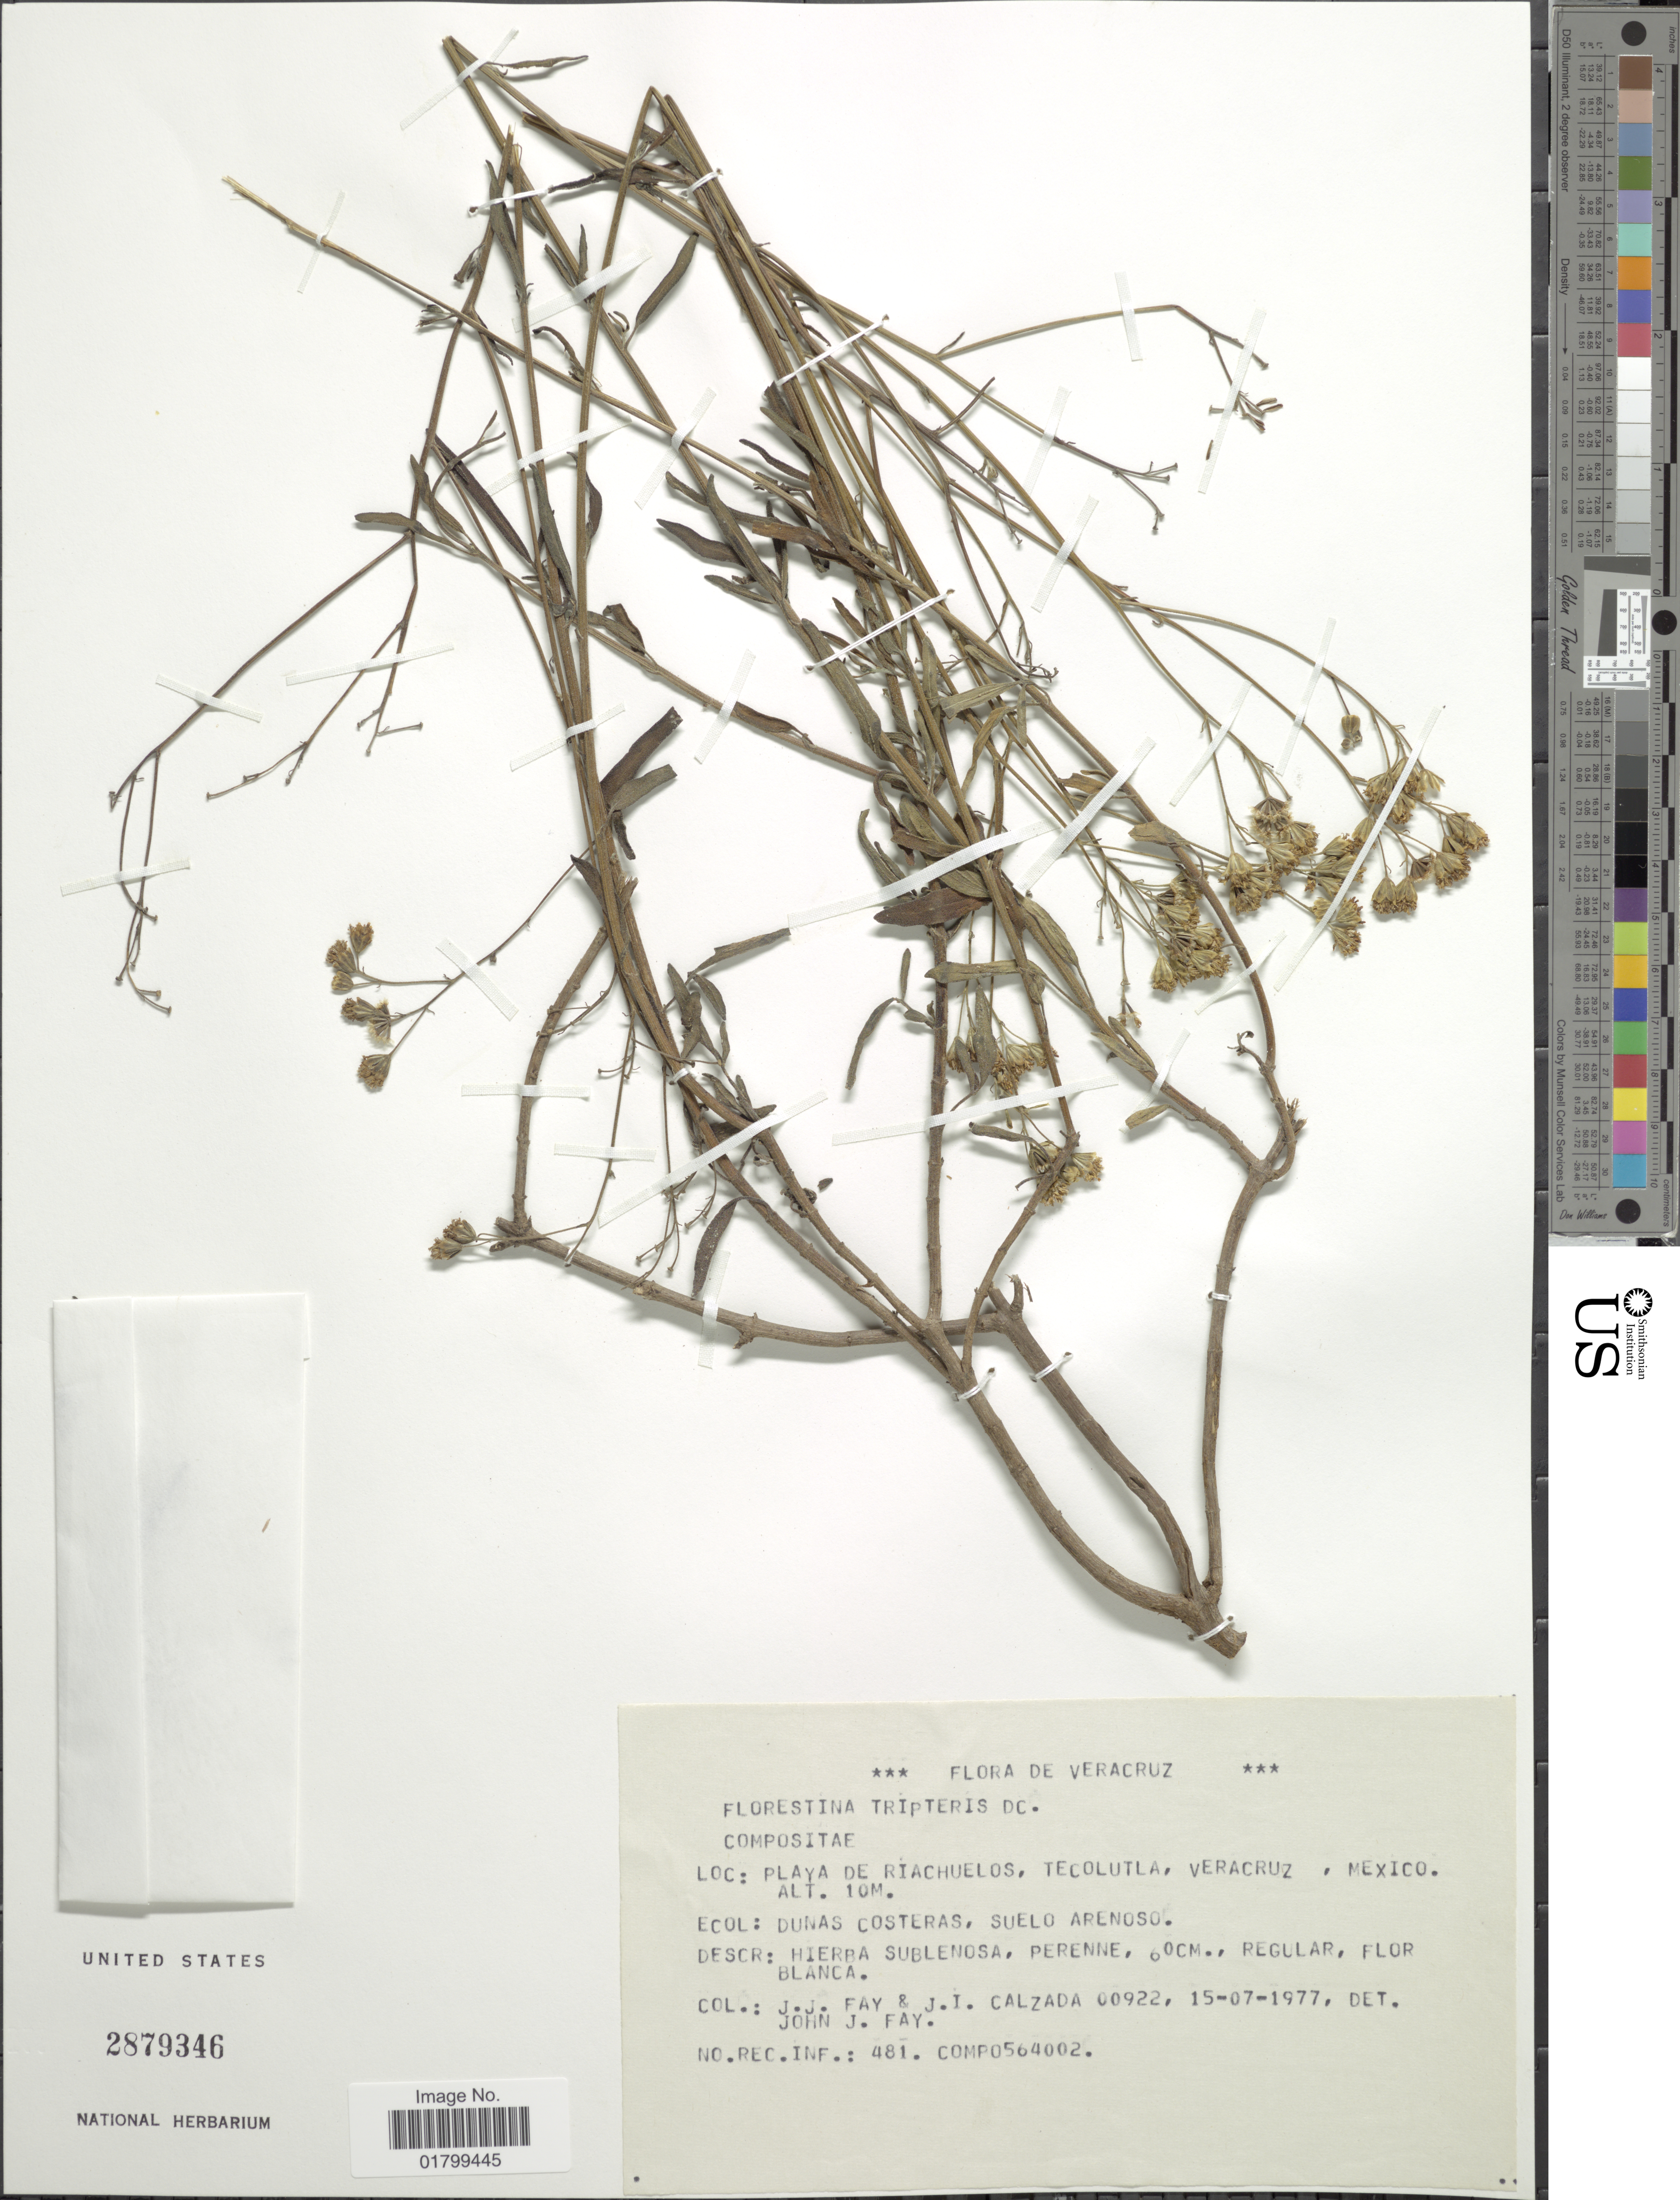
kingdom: Plantae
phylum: Tracheophyta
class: Magnoliopsida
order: Asterales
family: Asteraceae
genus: Florestina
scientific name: Florestina tripteris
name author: DC.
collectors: J. J. Fay & J. I. Calzada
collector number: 00922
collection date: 1977-07-15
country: Mexico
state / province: Veracruz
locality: Playa de Riachuelos, Tecolutla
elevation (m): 10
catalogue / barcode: US 2879346